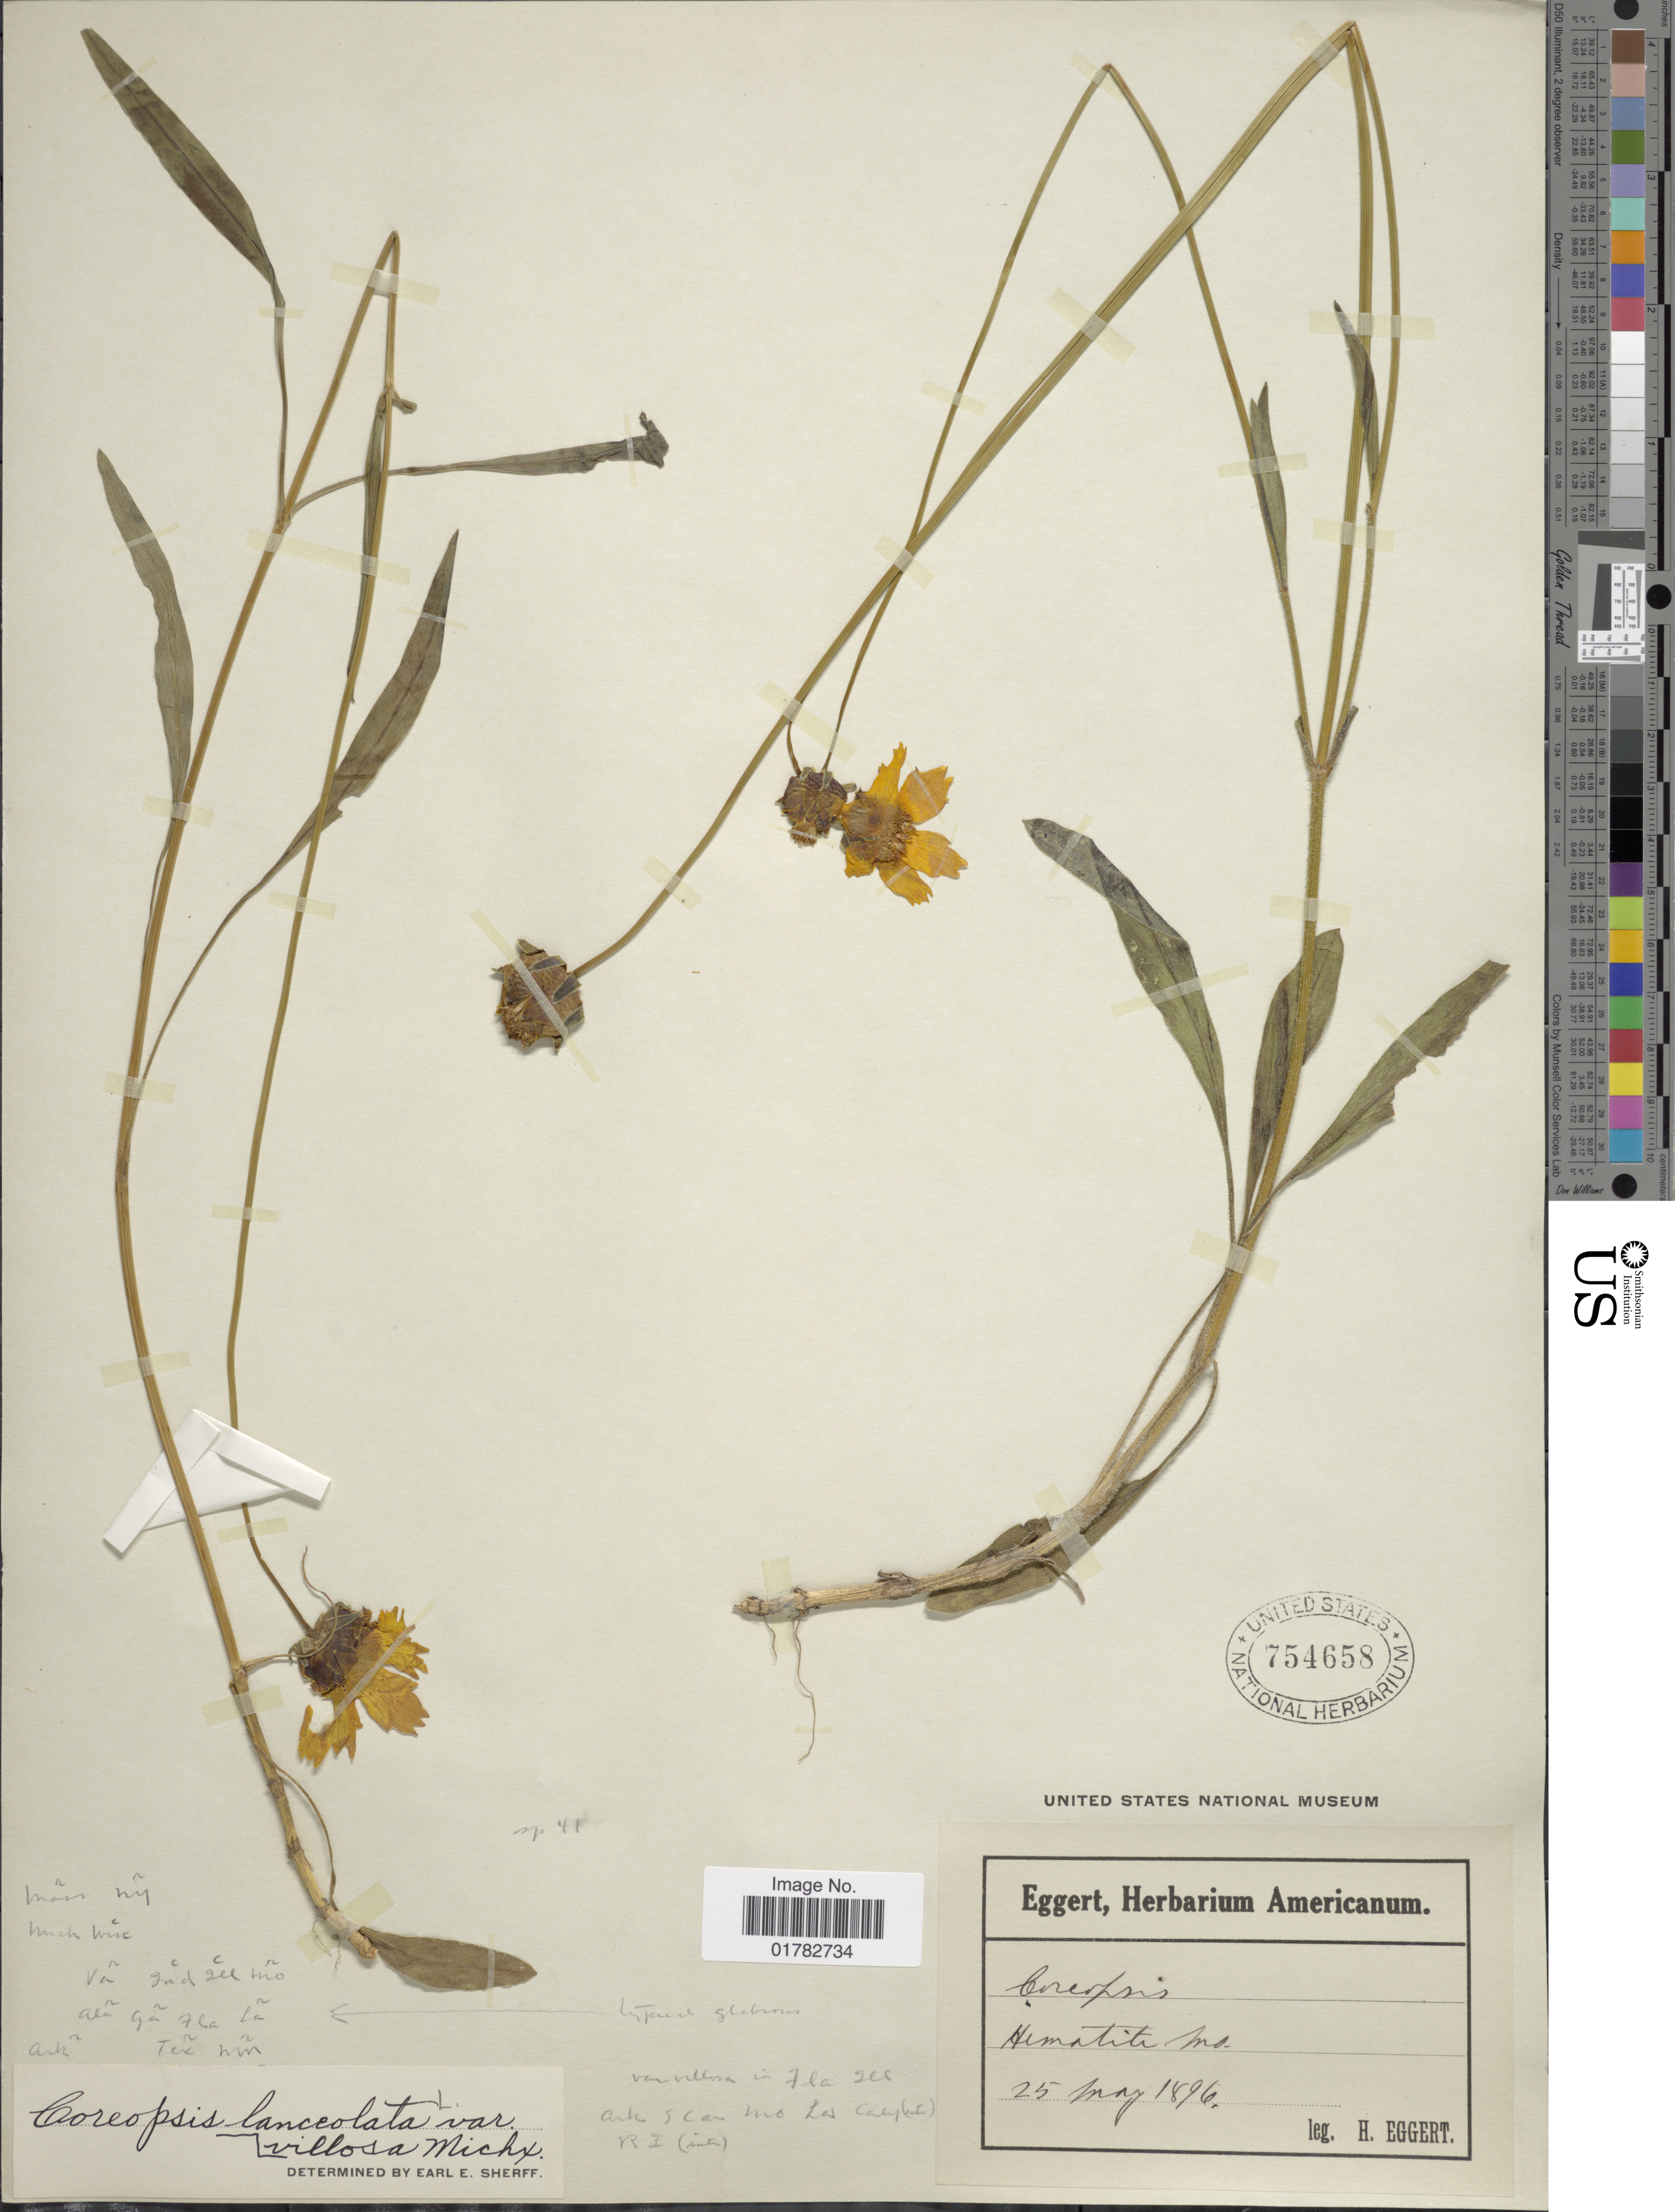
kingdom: Plantae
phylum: Tracheophyta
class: Magnoliopsida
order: Asterales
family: Asteraceae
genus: Coreopsis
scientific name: Coreopsis lanceolata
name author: L.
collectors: H. Eggert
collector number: s,n,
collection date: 1896-05-25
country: United States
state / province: Missouri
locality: Hematite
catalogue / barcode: US 754658